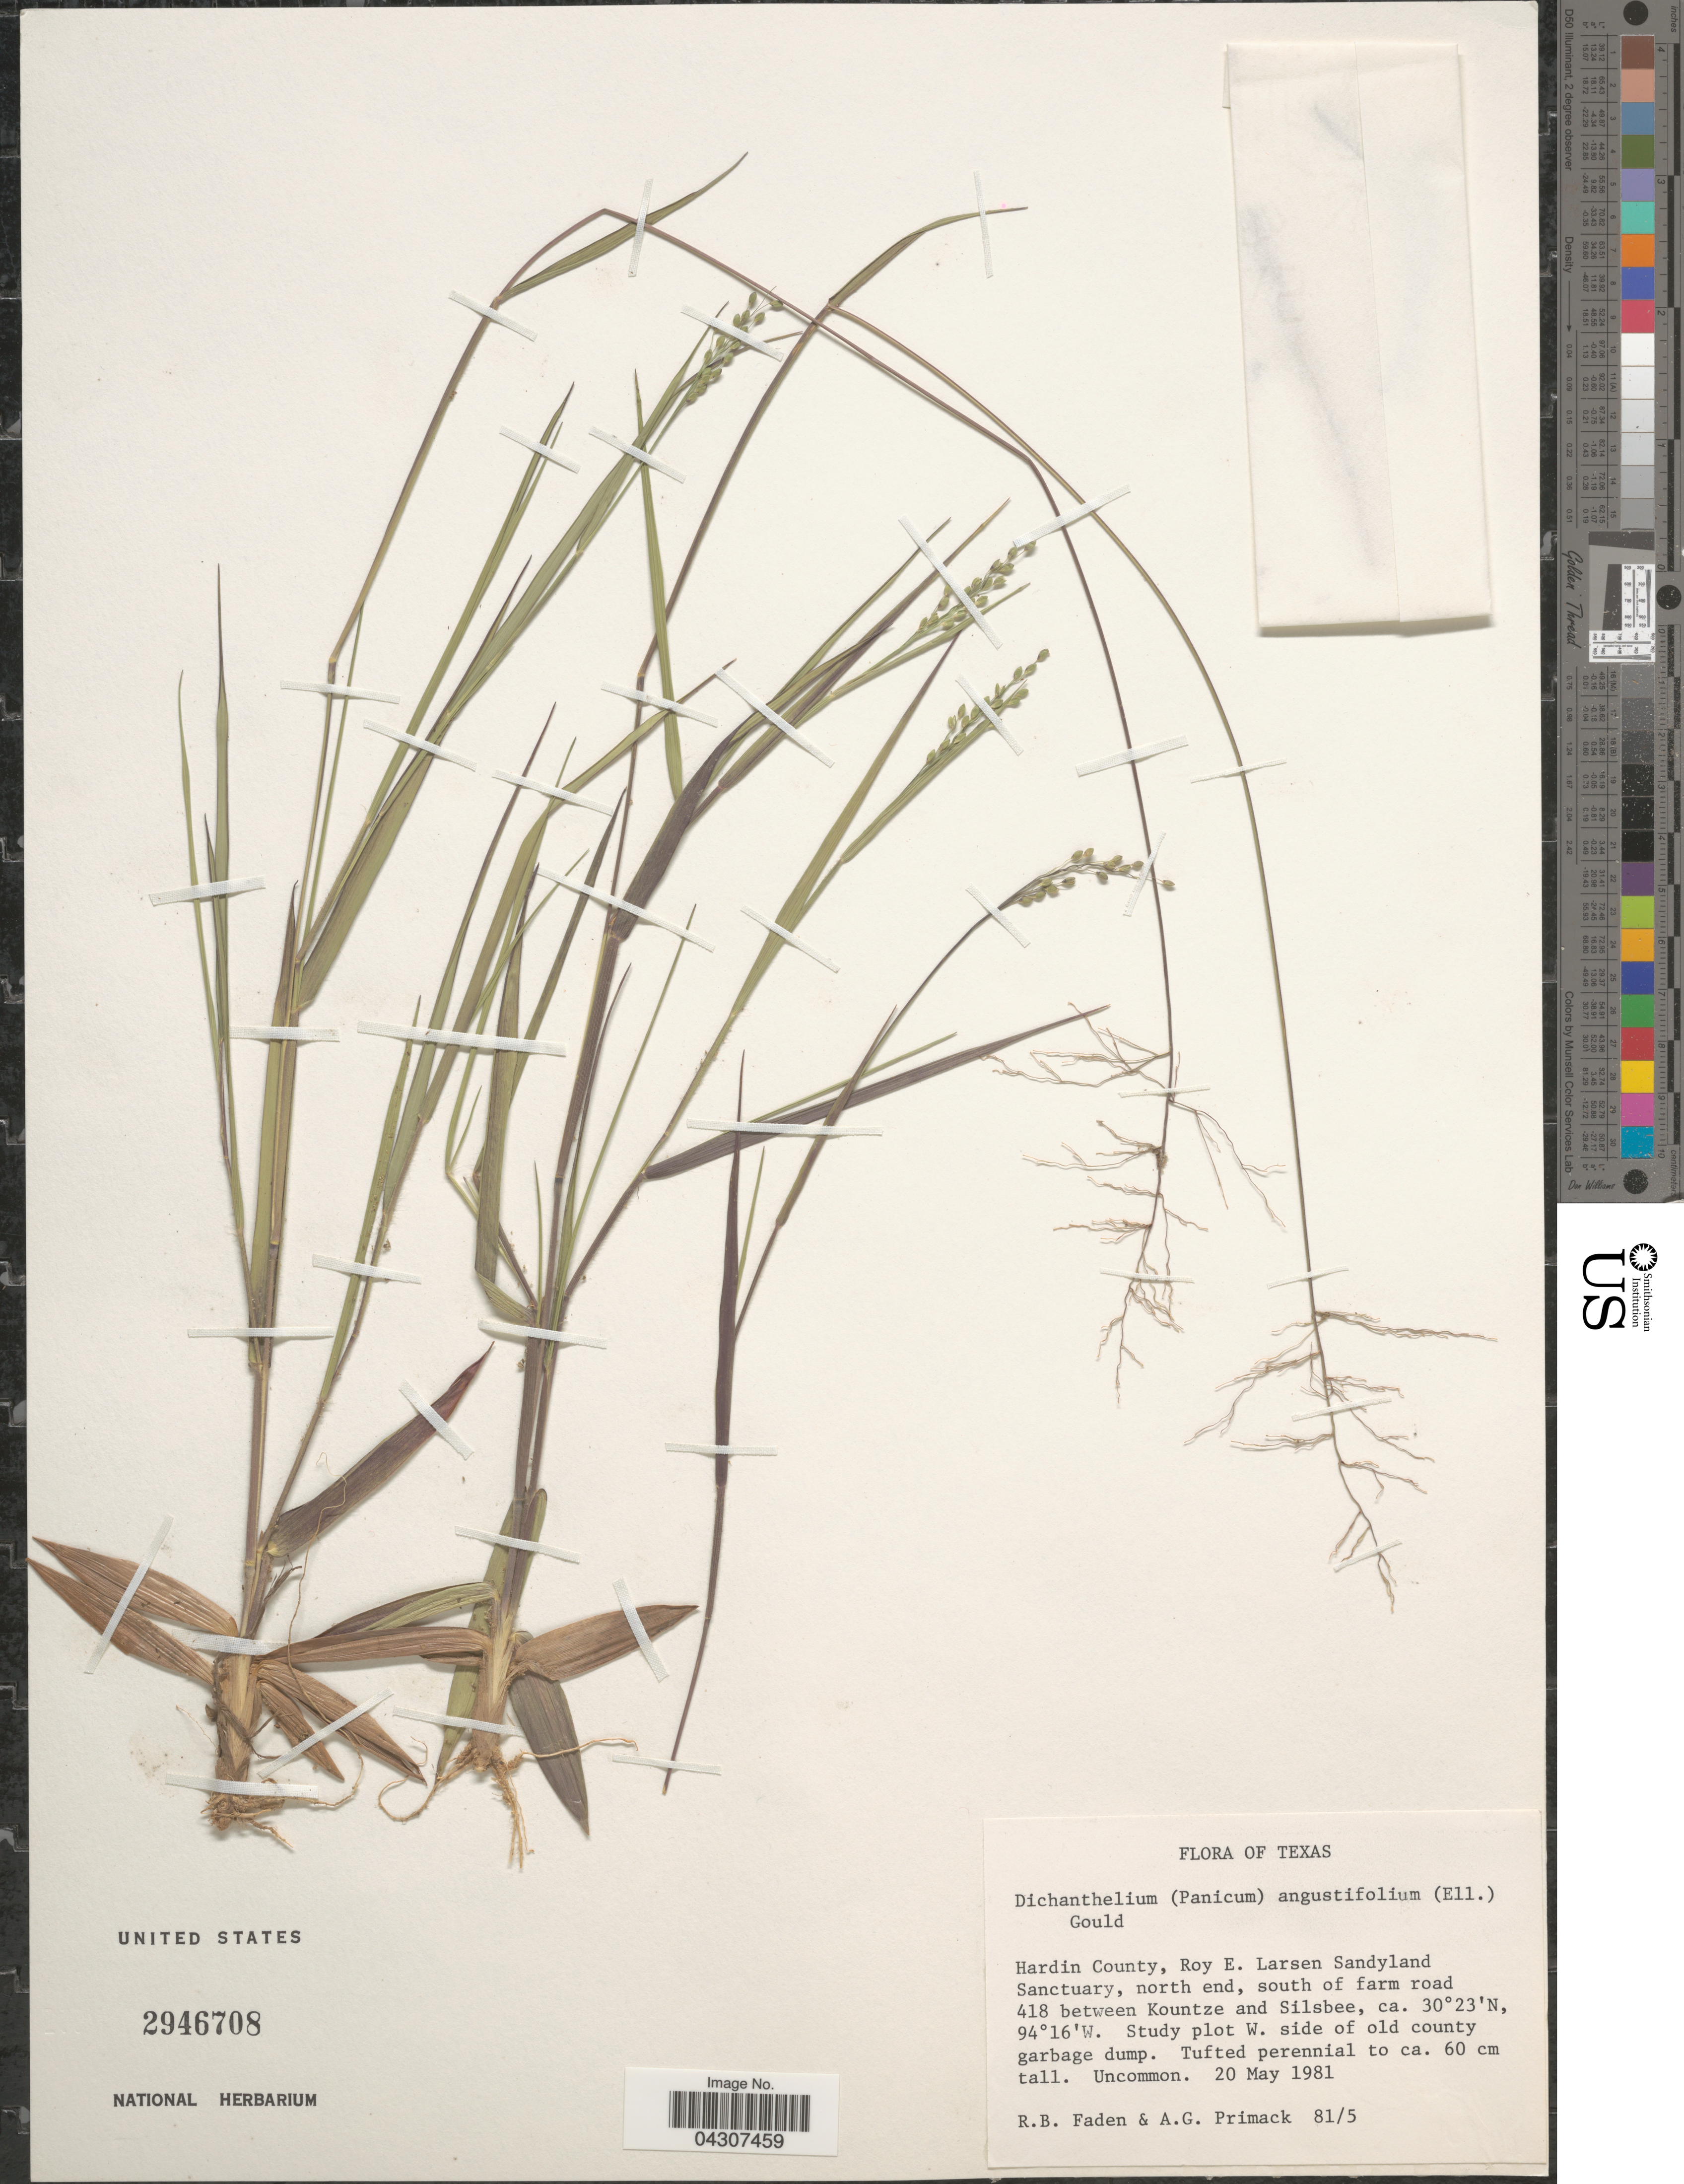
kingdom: Plantae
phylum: Tracheophyta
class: Liliopsida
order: Poales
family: Poaceae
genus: Dichanthelium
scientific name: Dichanthelium aciculare var. ramosum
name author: (Griseb.) Davidse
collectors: R. B. Faden & A. Primack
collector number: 81/5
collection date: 1981-05-20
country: United States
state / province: Texas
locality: Hardin County, Roy E. Larsen Sandyland Sanctuary, north end, south of farm road 418 between Kountze and Silsbee. Study plot W. side of old county garbage dump.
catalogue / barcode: US 2946708